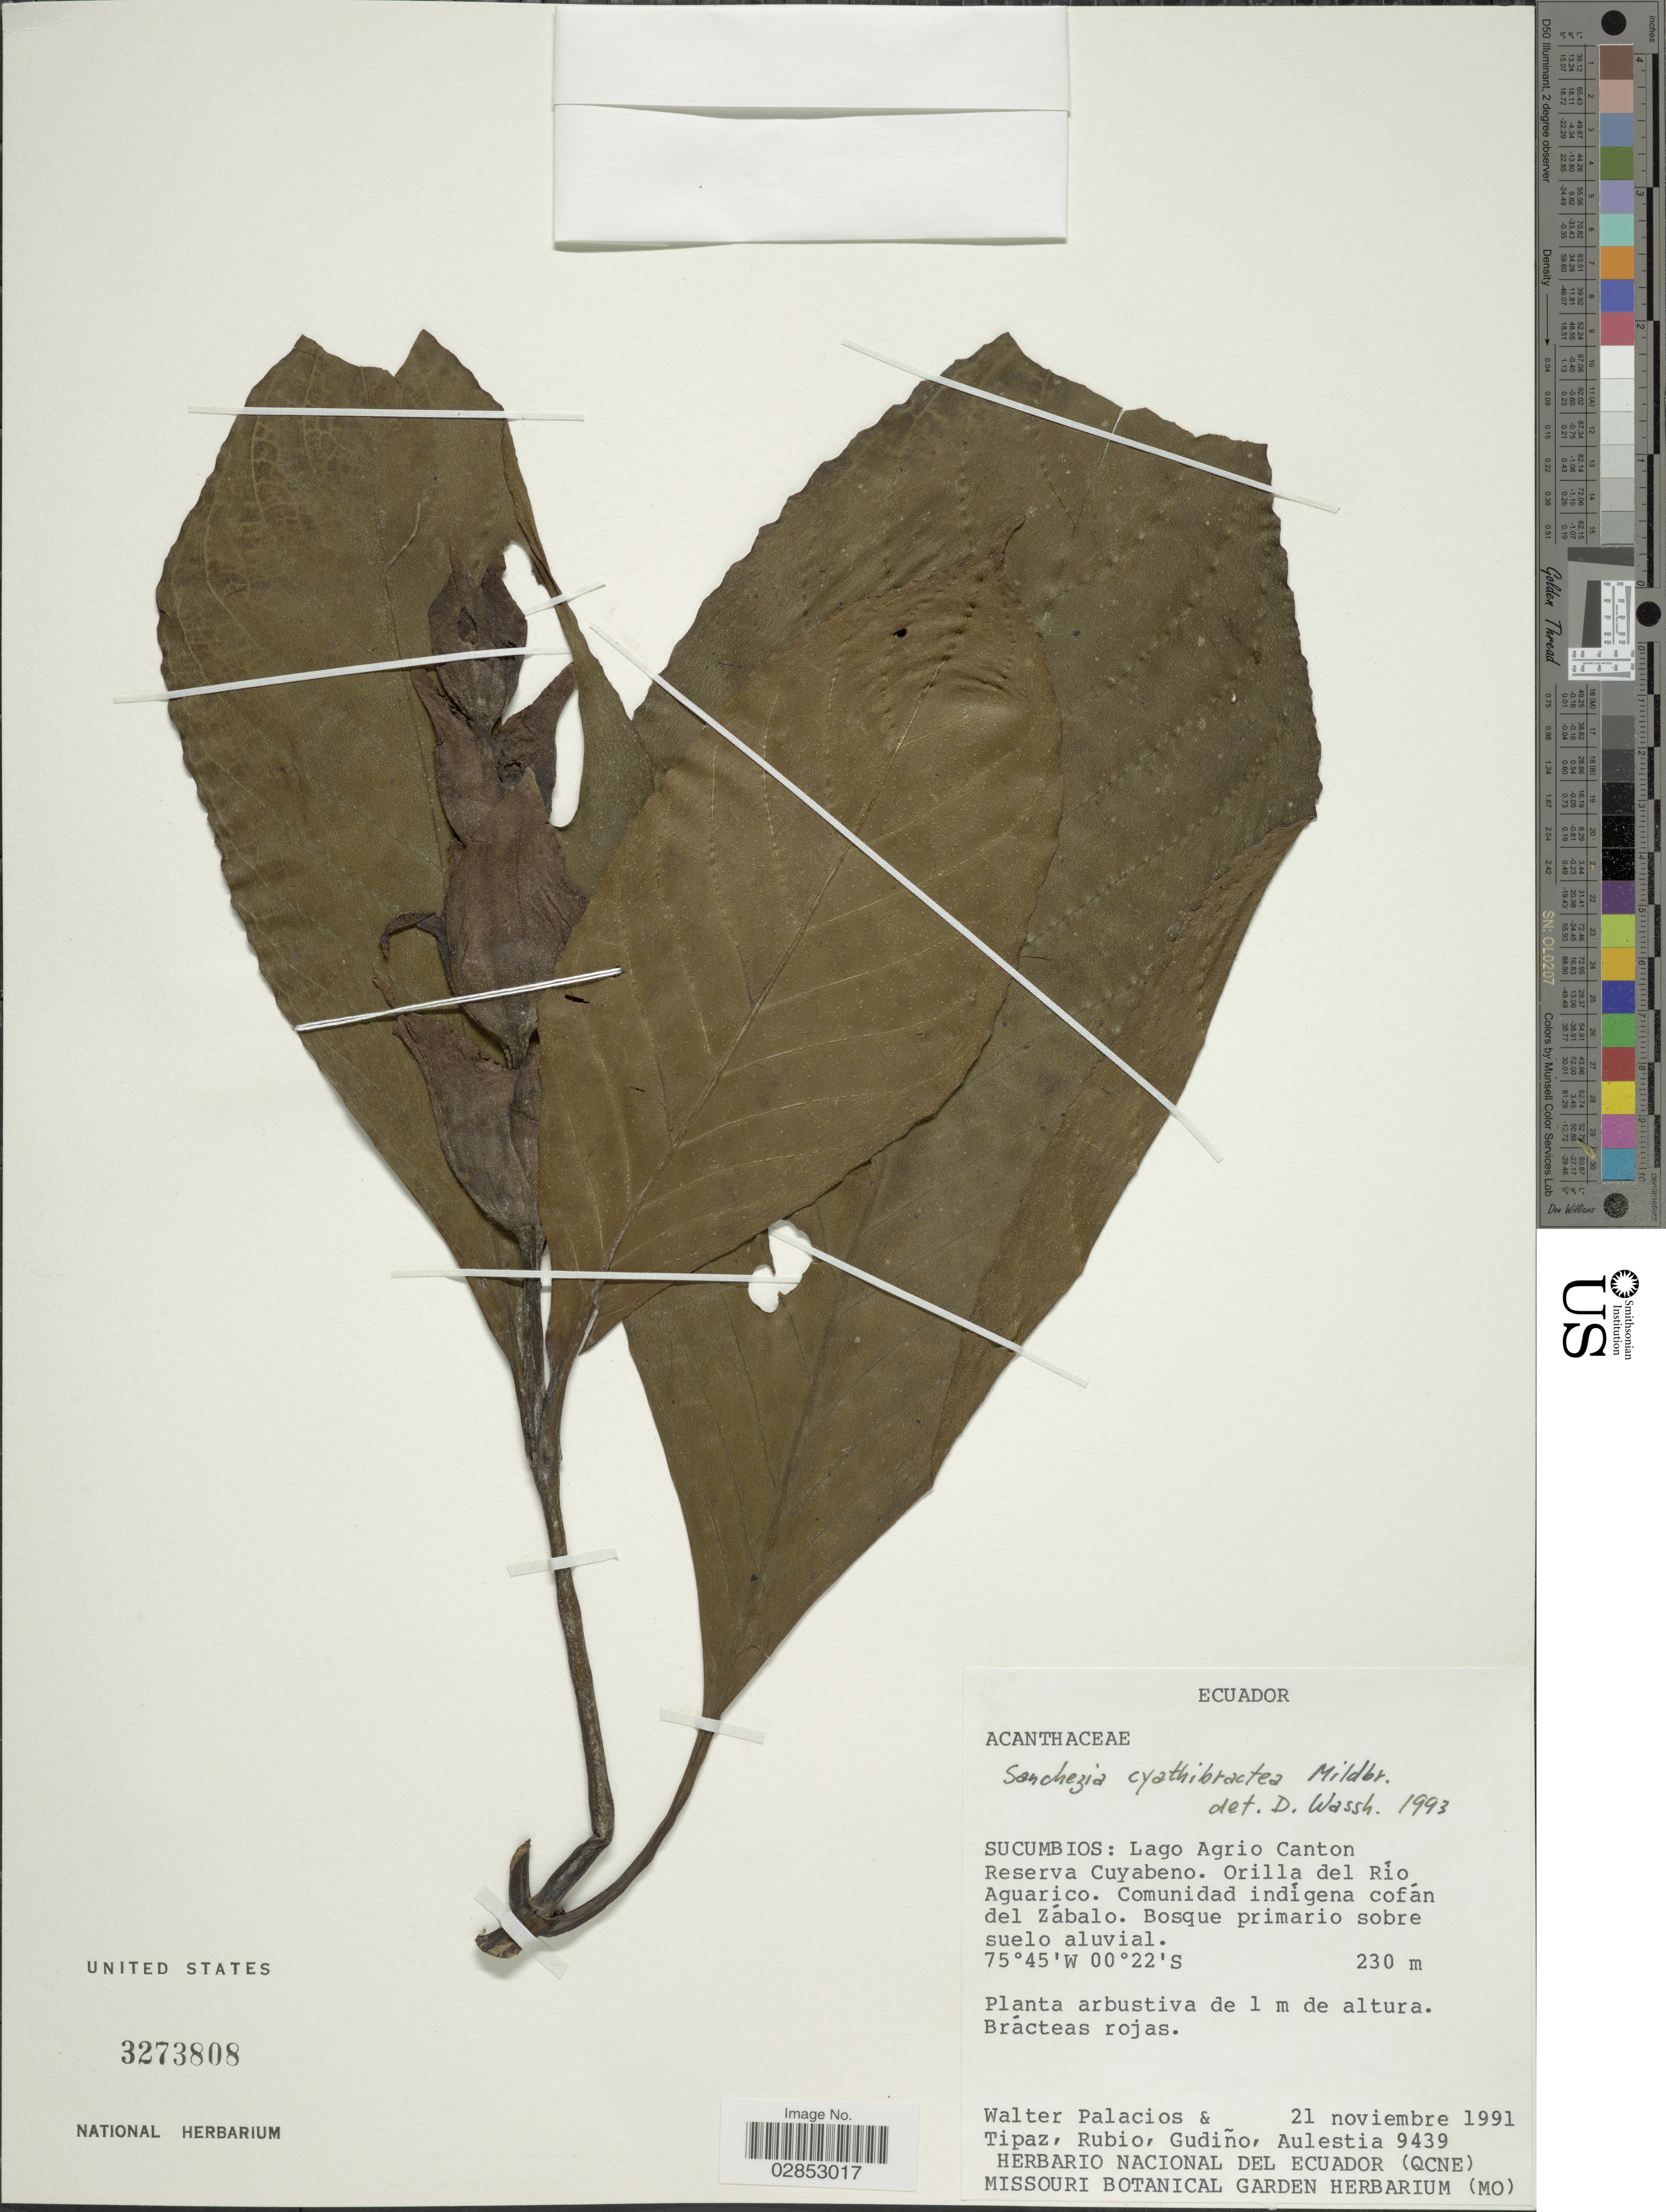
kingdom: Plantae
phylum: Tracheophyta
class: Magnoliopsida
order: Lamiales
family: Acanthaceae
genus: Sanchezia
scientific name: Sanchezia macrocnemis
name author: (Nees) Wassh.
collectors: W. Palacios, -. Tipaz, -. Rubio, -. Gudiño & -. Aulestia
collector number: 9439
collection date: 1991-11-21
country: Ecuador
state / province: Sucumbíos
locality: Lago Agrio Canton Reserva Cuyabeno. Orilla del Río Aguarico. Comunidad indígena cofán del Zábalo.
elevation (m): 230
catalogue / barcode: US 3273808